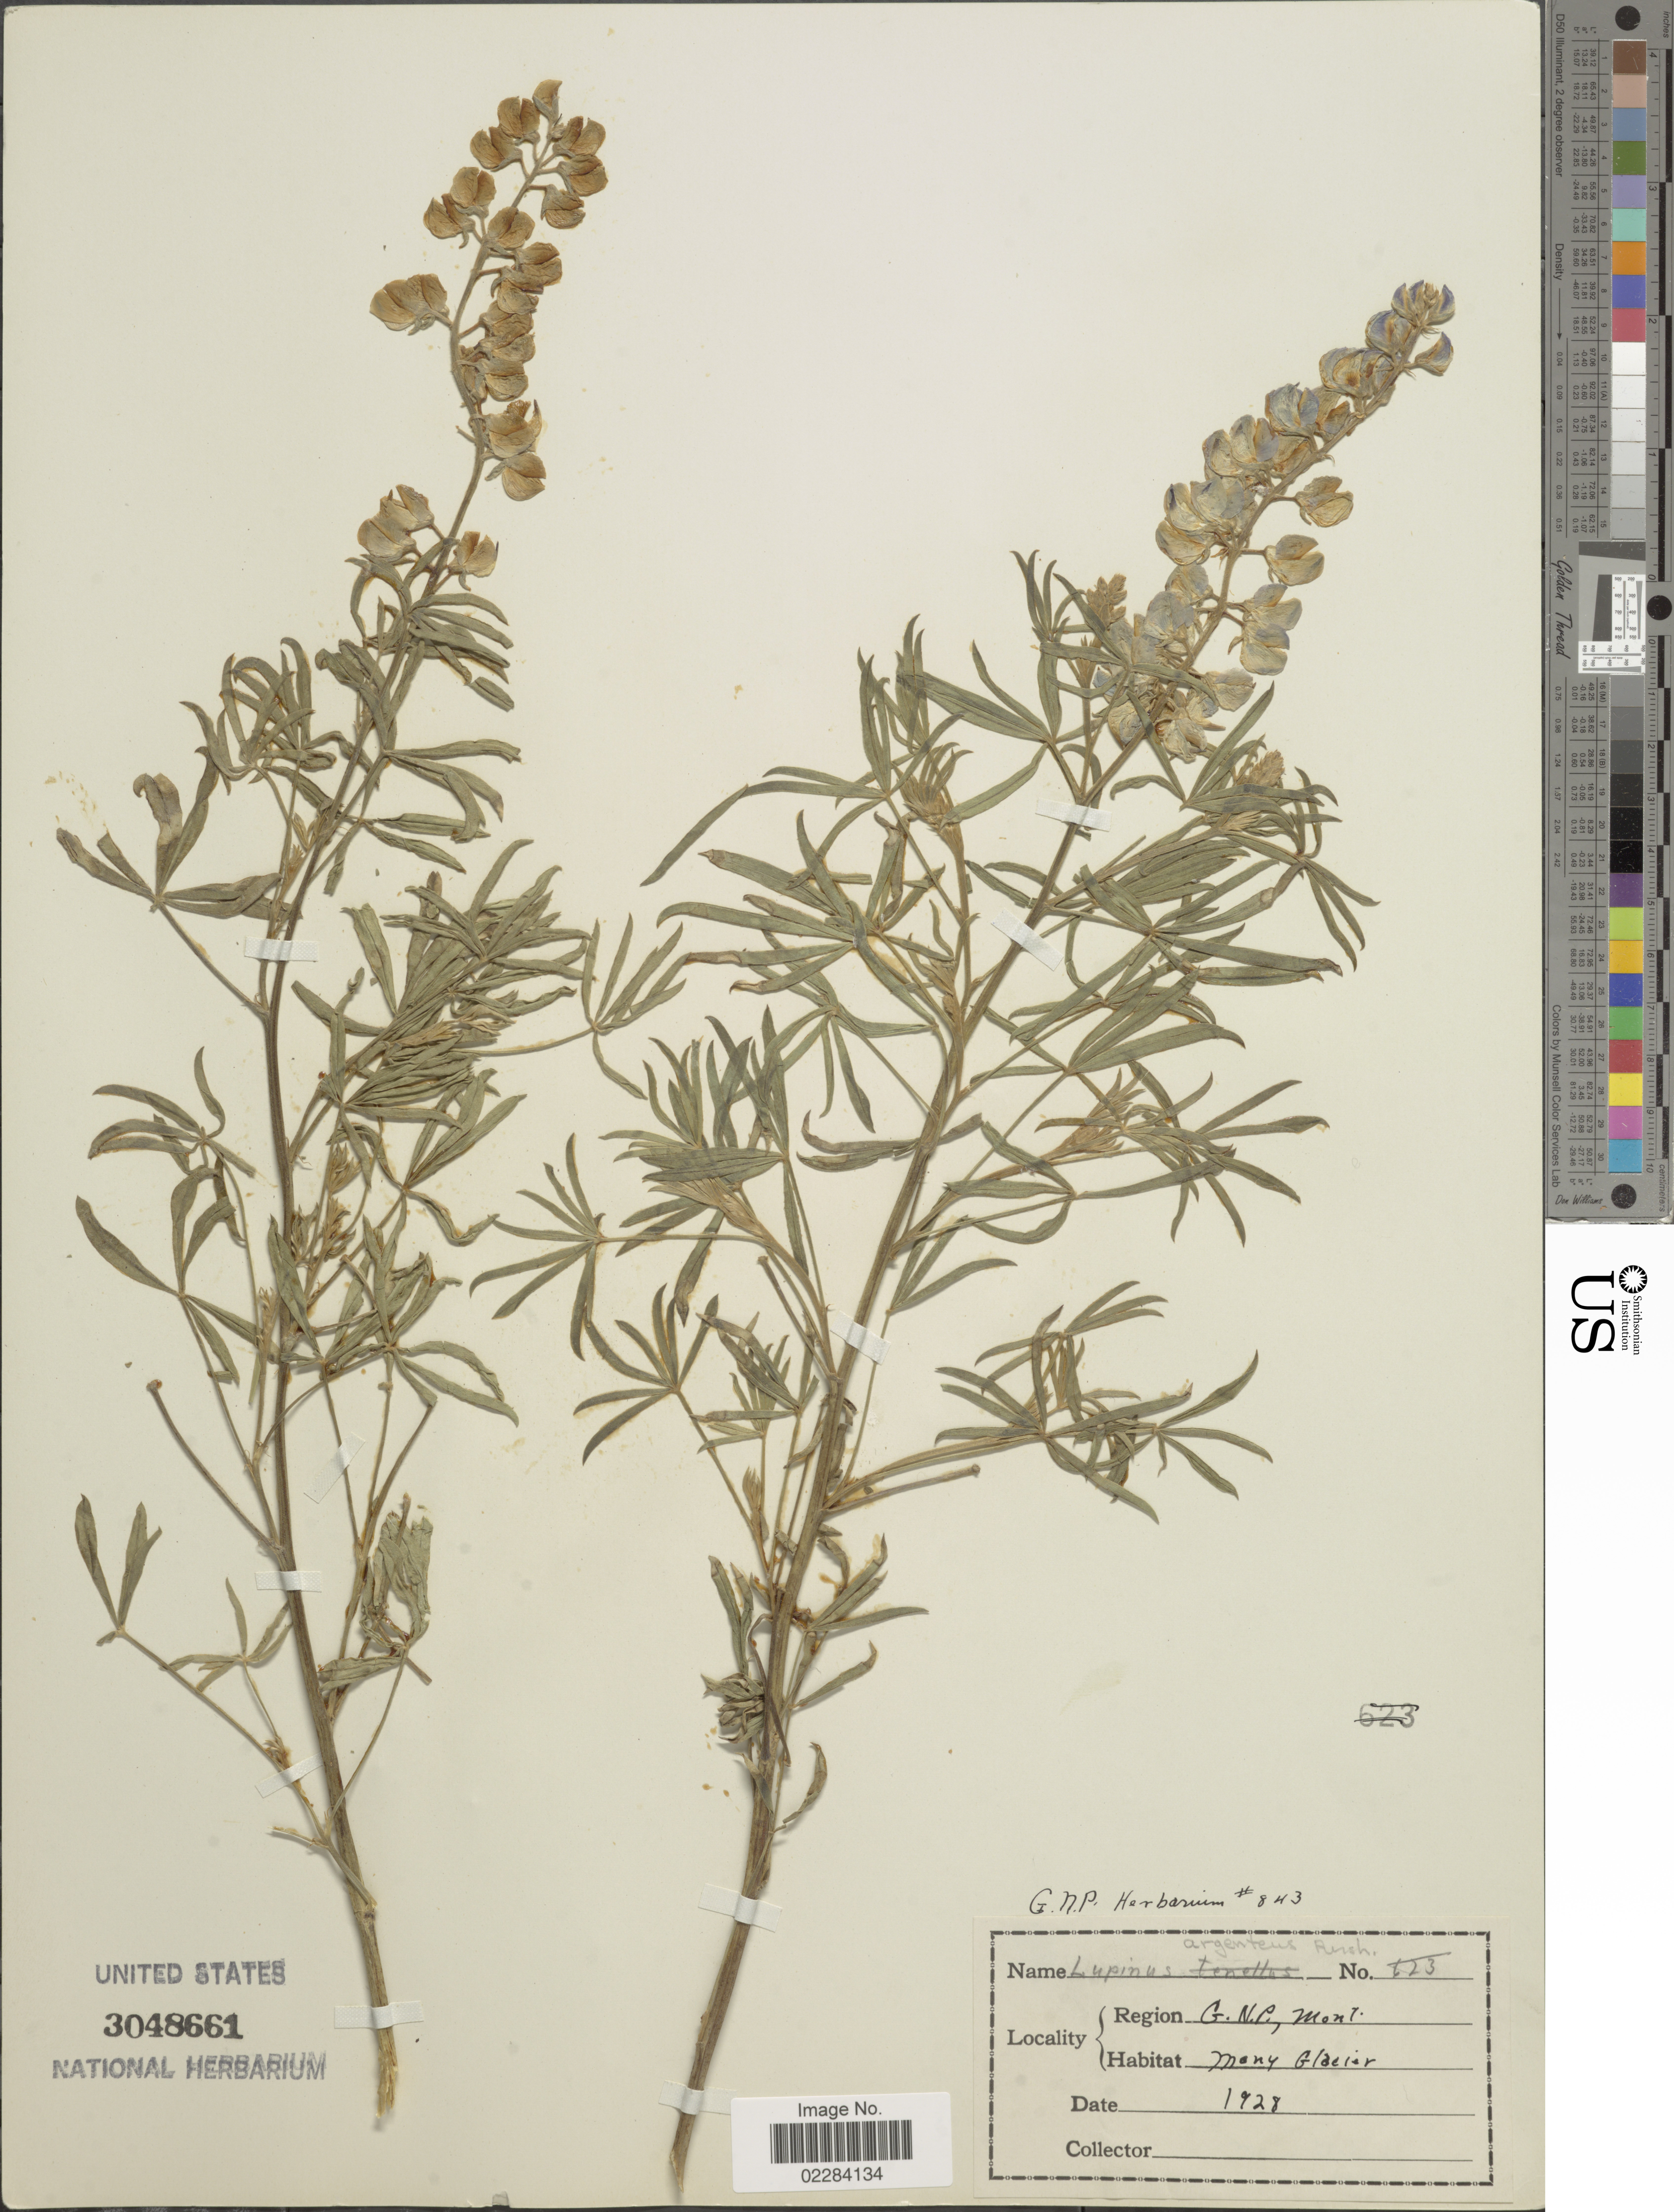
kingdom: Plantae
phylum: Tracheophyta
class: Magnoliopsida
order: Fabales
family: Fabaceae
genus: Lupinus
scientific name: Lupinus argenteus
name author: Pursh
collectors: ex herb. G. N. P.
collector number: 843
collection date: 1928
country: United States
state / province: Montana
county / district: Flathead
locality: Glacier Nat'l. Park, Mony Glacier.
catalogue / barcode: US 3048661